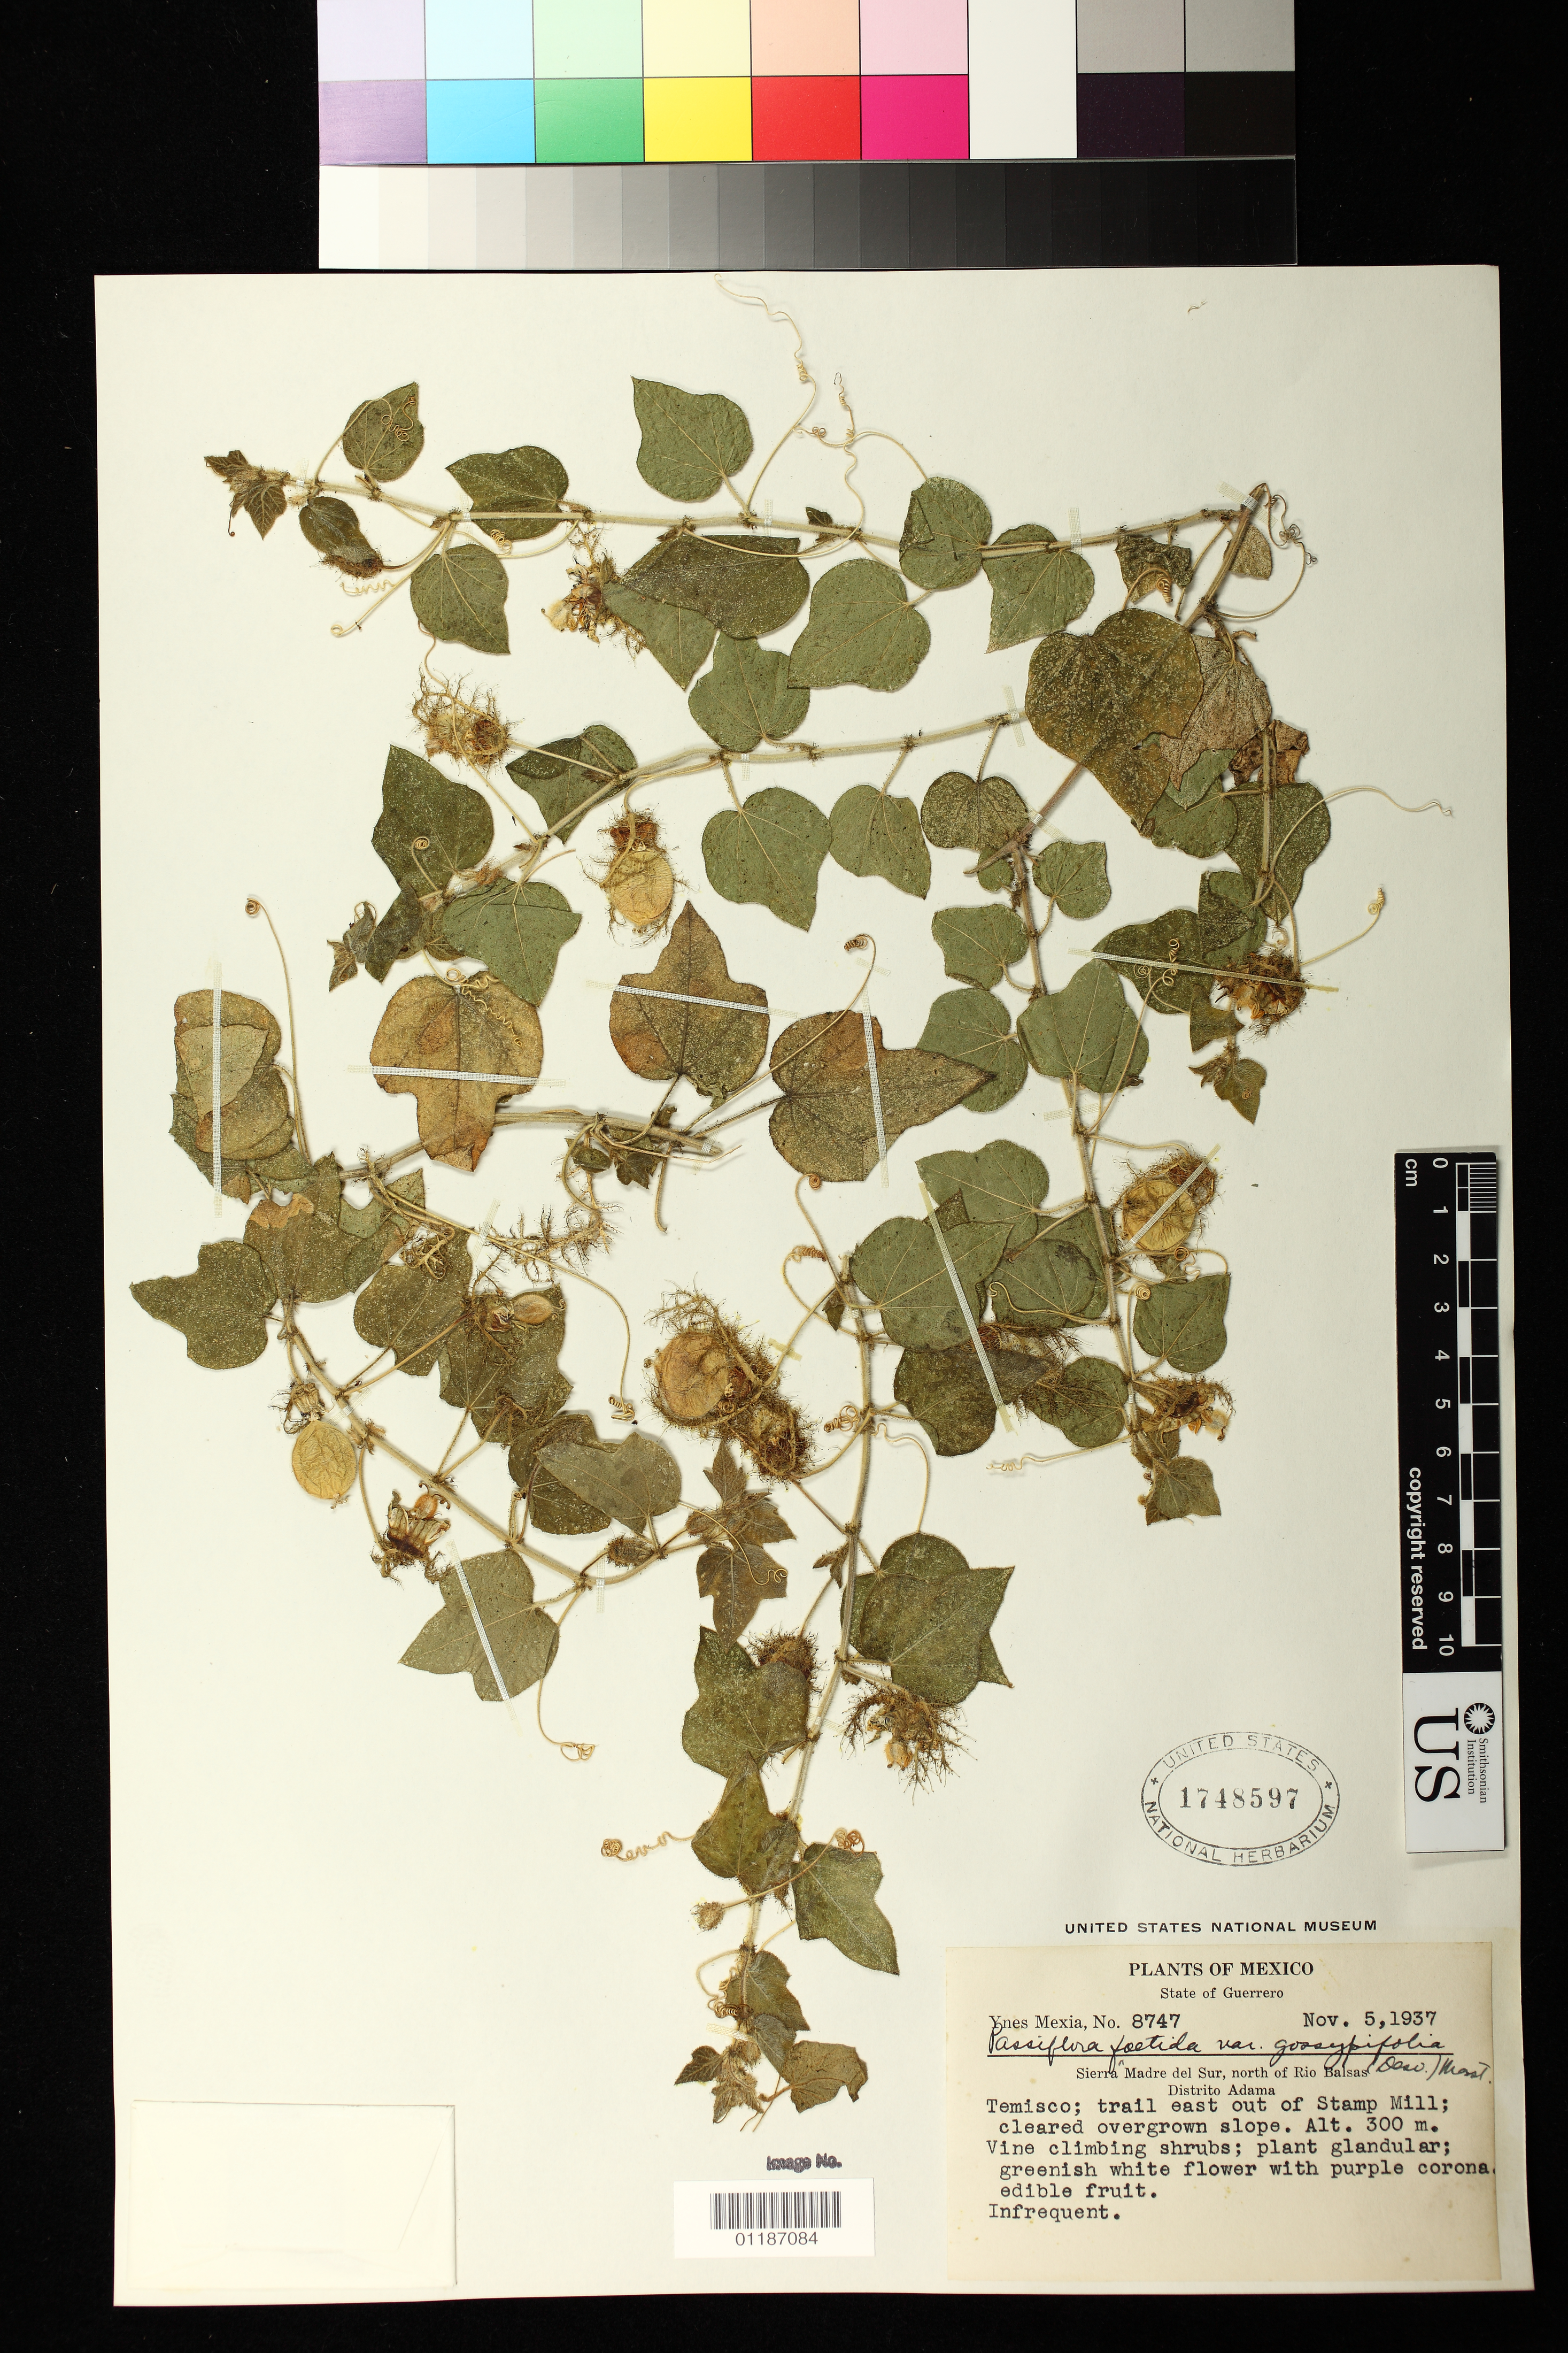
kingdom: Plantae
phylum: Tracheophyta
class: Magnoliopsida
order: Malpighiales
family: Passifloraceae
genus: Passiflora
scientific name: Passiflora foetida var. gossypiifolia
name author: (Desv.) Mast.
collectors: Y. Mexia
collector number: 8747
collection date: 1937-11-05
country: Mexico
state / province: Guerrero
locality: Temisco; trail East out of Stamp Mill; Sierra Madre del Sur, North of Rio Balsas Distrito Adama.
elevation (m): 300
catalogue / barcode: US 1748597